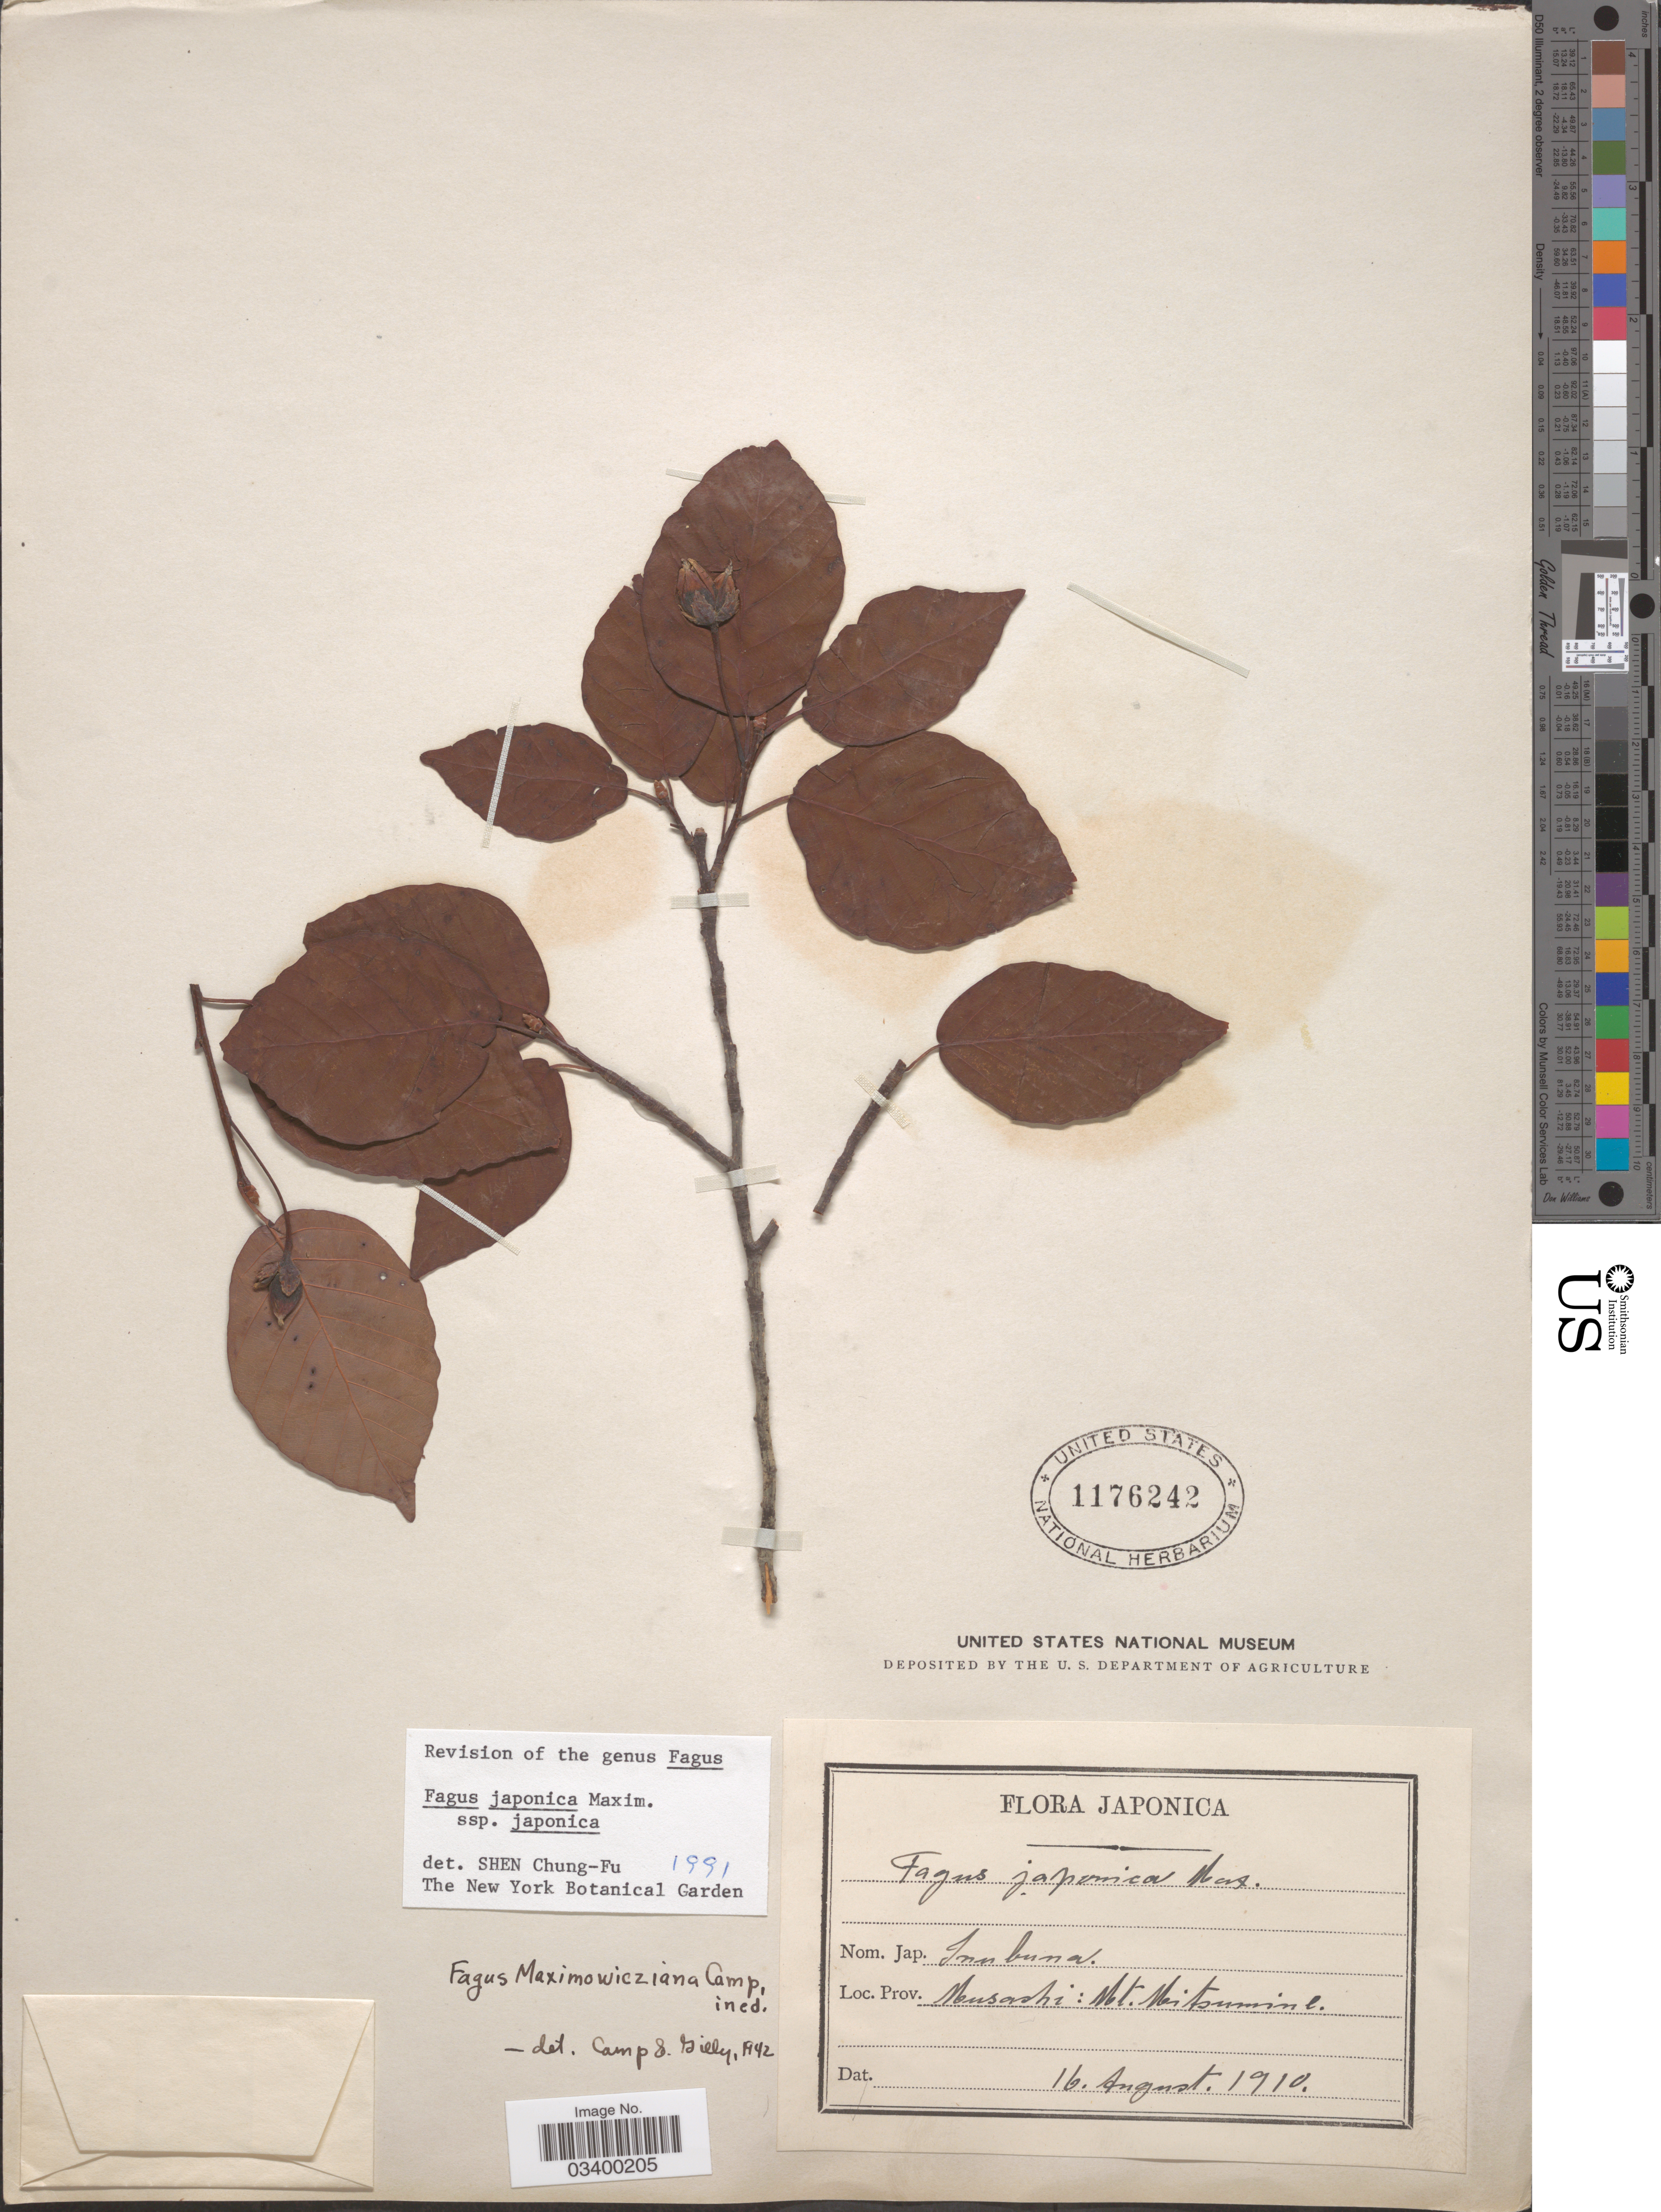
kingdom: Plantae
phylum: Tracheophyta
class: Magnoliopsida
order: Fagales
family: Fagaceae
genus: Fagus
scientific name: Fagus japonica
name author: Maxim.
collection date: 1910-08-16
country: Japan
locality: Musashi: Mt. Mitsumine.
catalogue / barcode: US 1176242